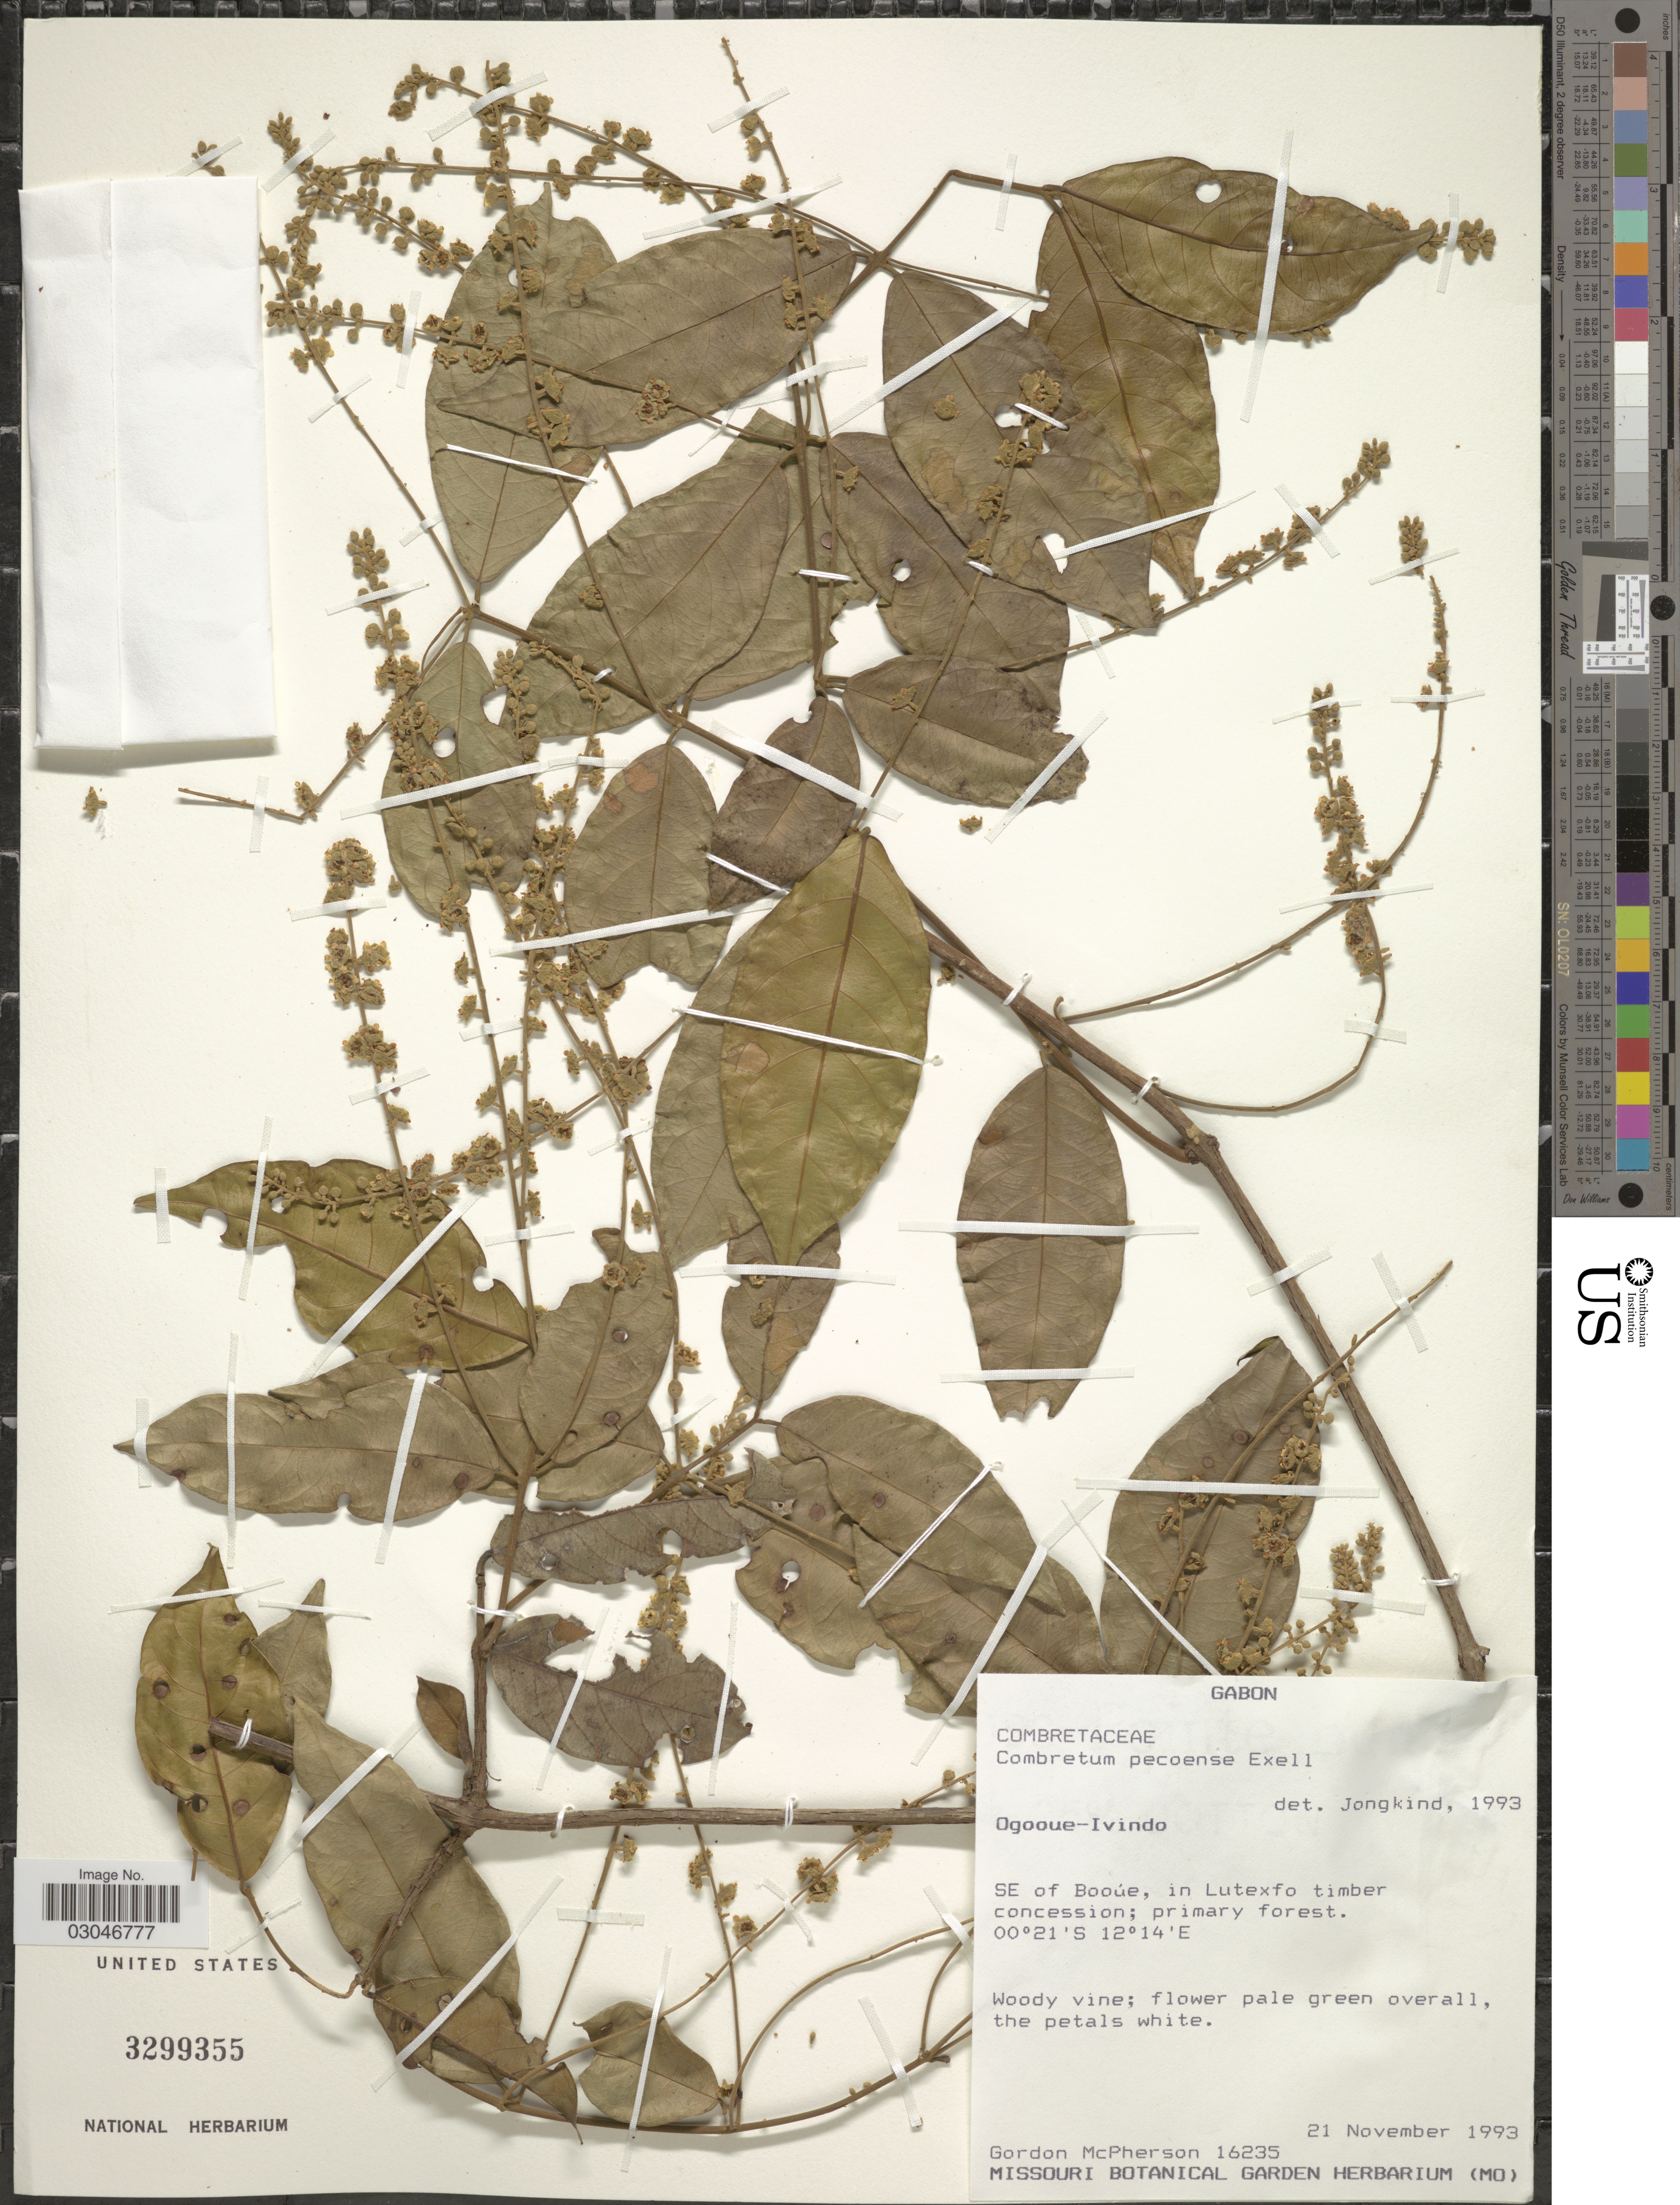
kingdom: Plantae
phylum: Tracheophyta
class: Magnoliopsida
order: Myrtales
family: Combretaceae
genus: Combretum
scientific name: Combretum pecoense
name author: Exell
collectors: G. McPherson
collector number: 16235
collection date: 1993-11-21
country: Gabon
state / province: Ogooue-Ivindo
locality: SE of Booúe, in Lutexfo tumber concession.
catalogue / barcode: US 3299355